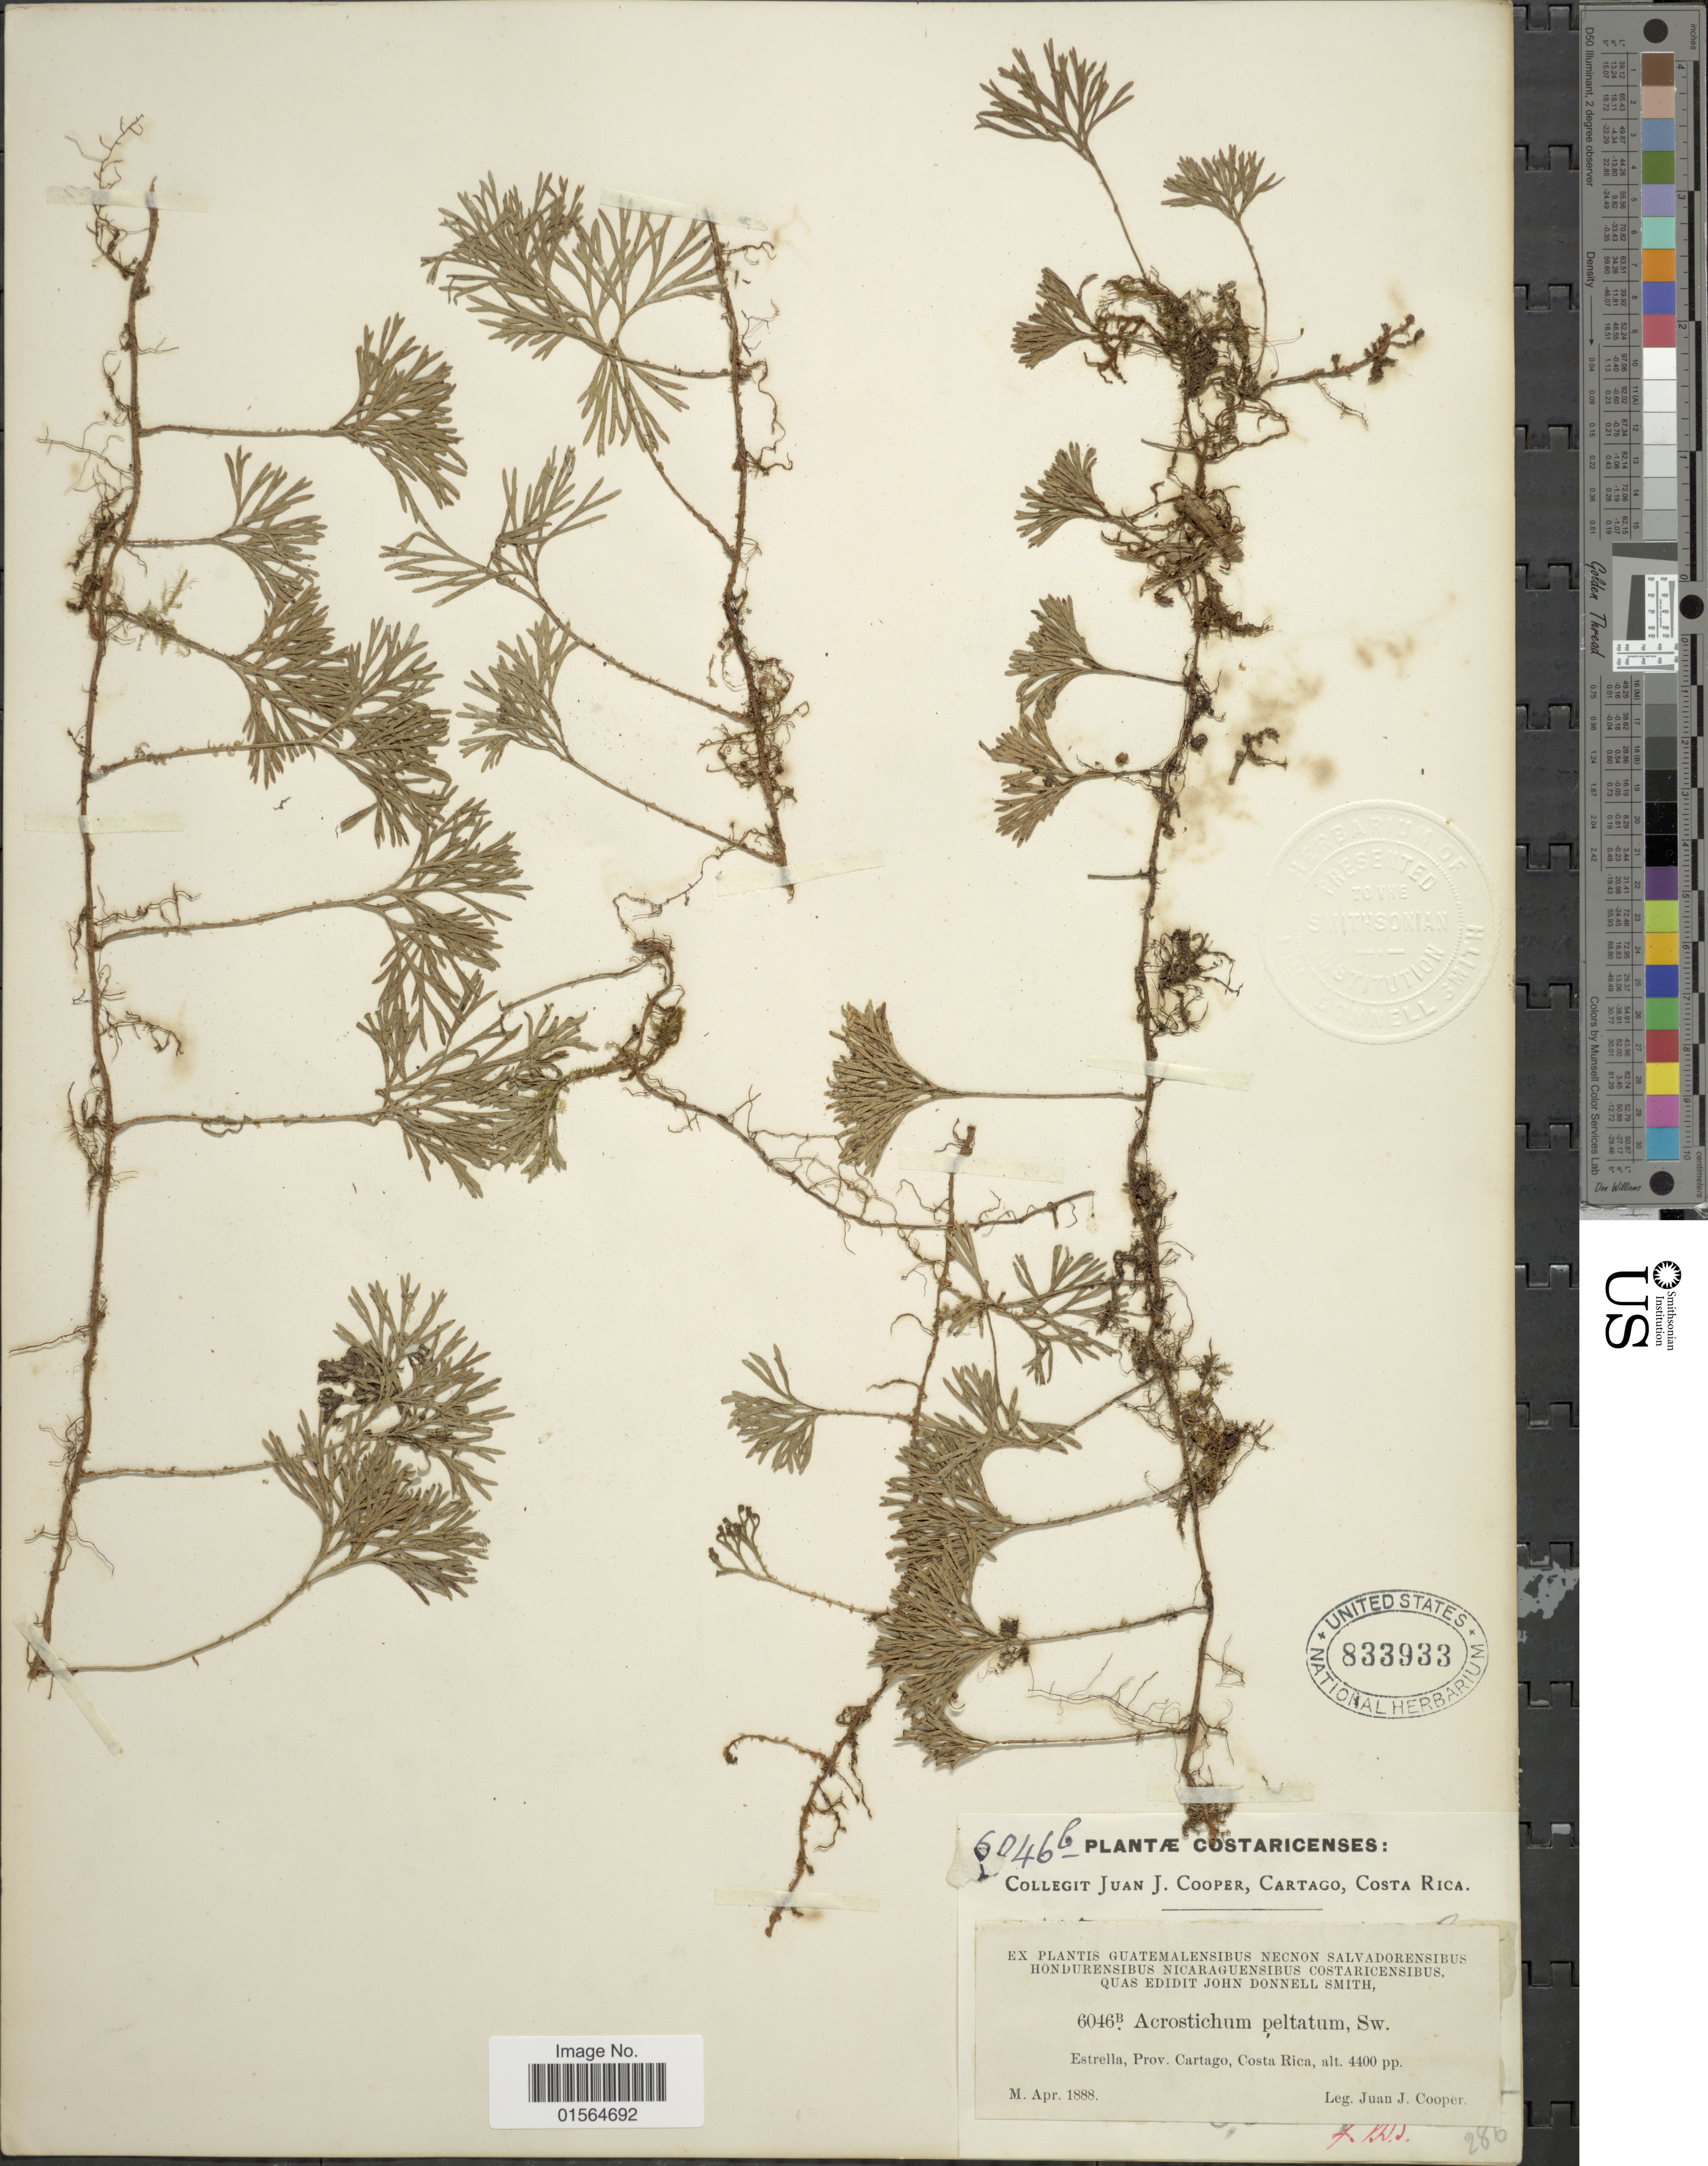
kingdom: Plantae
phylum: Tracheophyta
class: Polypodiopsida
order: Polypodiales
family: Dryopteridaceae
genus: Elaphoglossum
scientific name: Elaphoglossum peltatum f. peltatum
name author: (Sw.) Urb.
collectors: J. J. Cooper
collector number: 6046B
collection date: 1888-04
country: Costa Rica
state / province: Cartago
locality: Estrella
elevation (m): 1341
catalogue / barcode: US 8339833